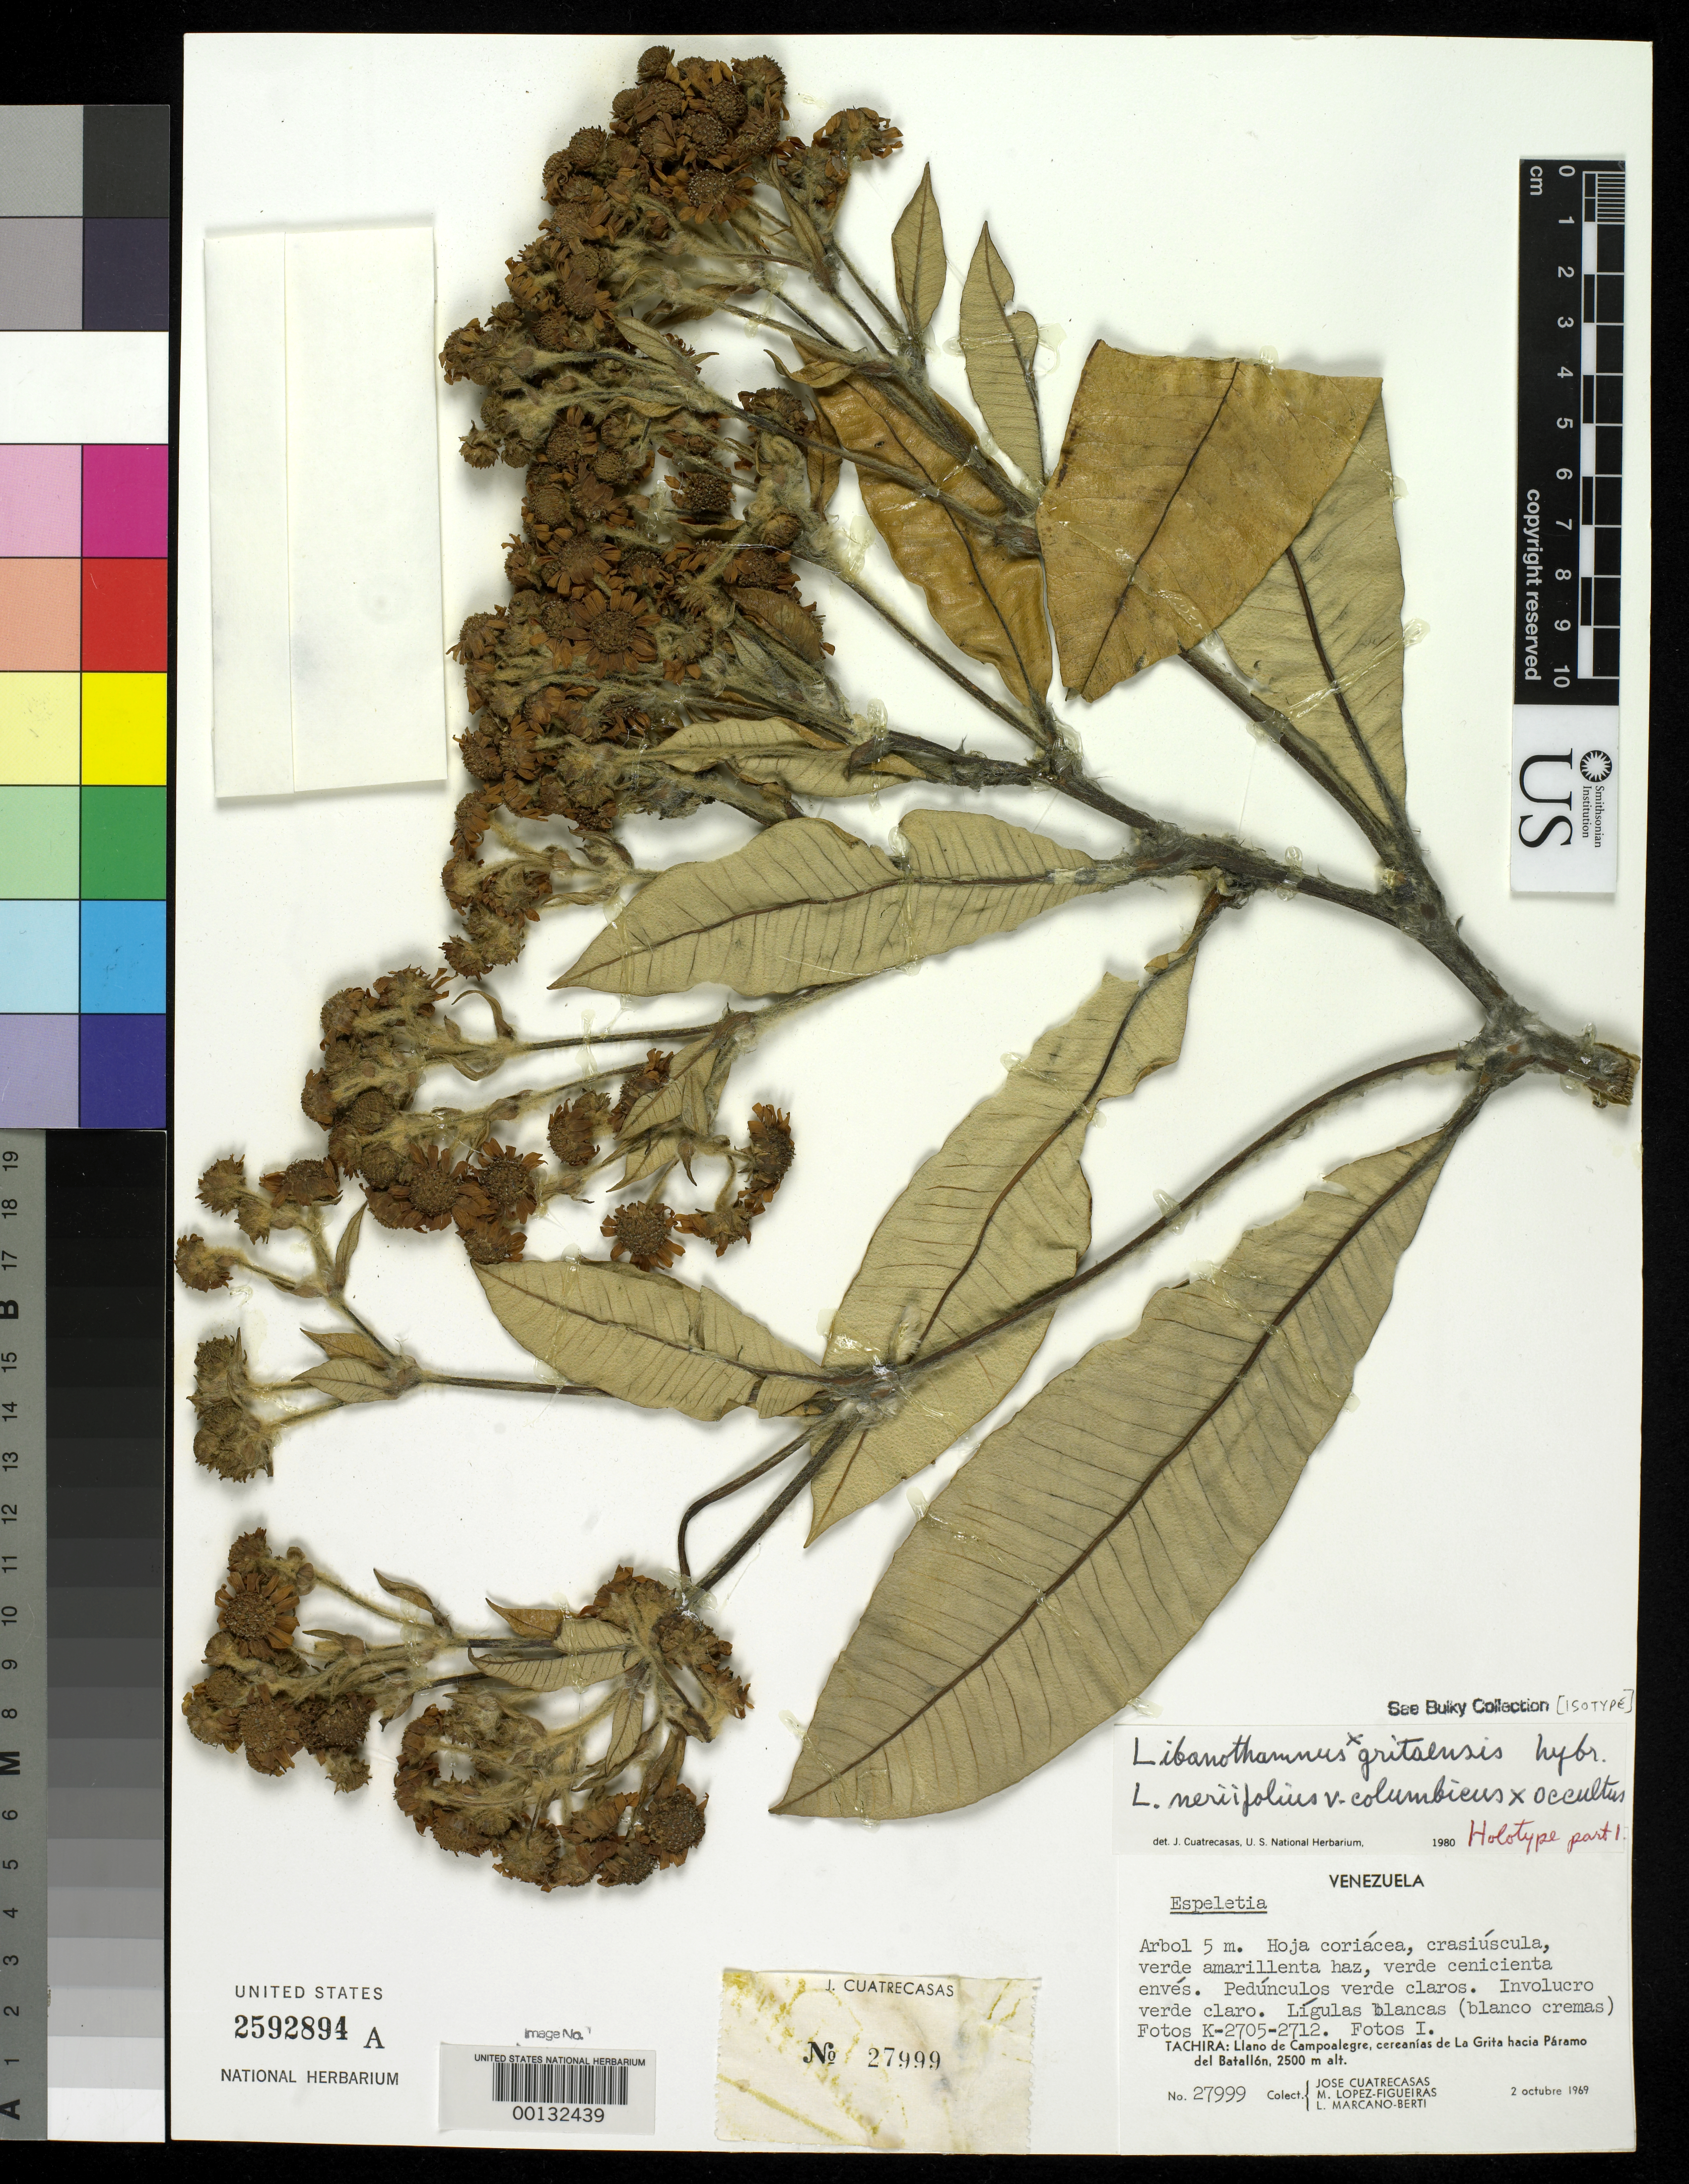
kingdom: Plantae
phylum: Tracheophyta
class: Magnoliopsida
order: Asterales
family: Asteraceae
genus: Libanothamnus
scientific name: Libanothamnus x gritaensis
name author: Cuatrec.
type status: Holotype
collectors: J. Cuatrecasas, M. López Figueiras & L. Marcano-Berti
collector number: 27999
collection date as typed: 02 Oct 1969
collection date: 1969-10-02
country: Venezuela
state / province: Tachira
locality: Llano de Campoalegre, cercanías de La Grita hacia Páramo del Batallon. [Llano de Campoalegre, vicinity of La Grita towards Páramo del Batallon.]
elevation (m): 2500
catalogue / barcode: US 2592894A